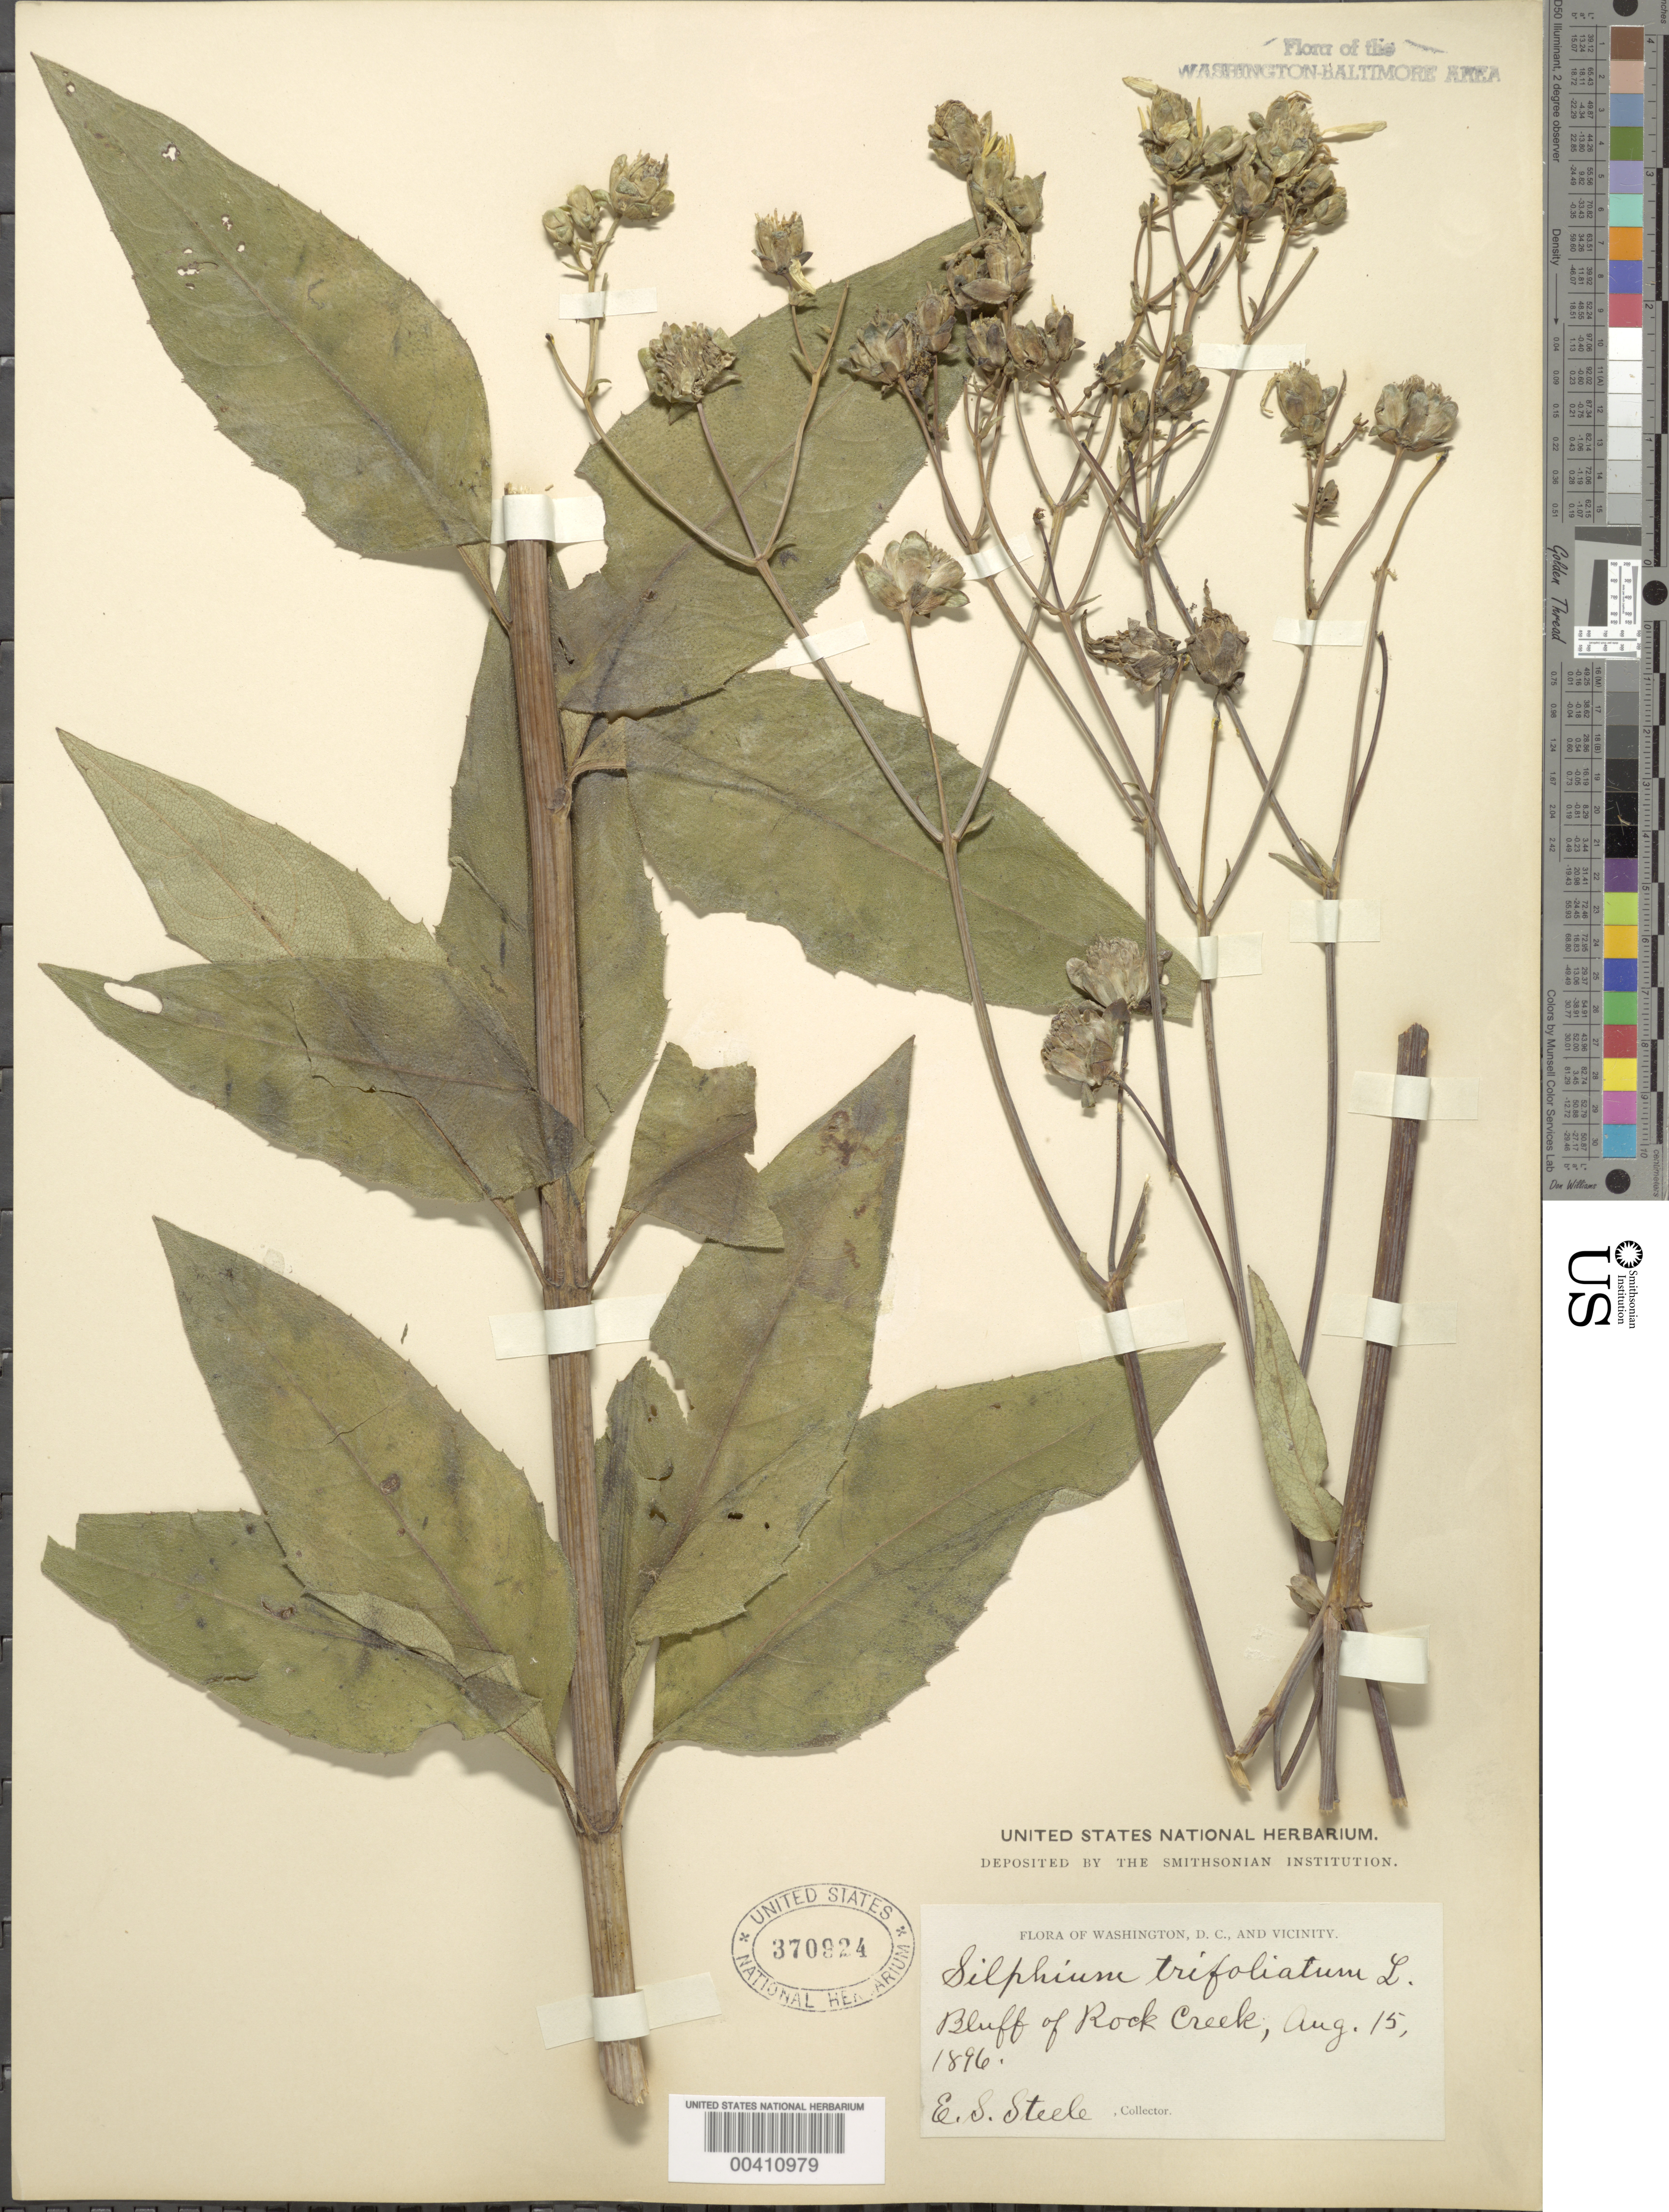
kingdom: Plantae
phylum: Tracheophyta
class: Magnoliopsida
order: Asterales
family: Asteraceae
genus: Silphium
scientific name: Silphium asteriscus var. trifoliatum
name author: (L.) Clevinger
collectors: E. Steele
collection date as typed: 15 Aug 1896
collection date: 1896-08-15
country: United States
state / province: District of Columbia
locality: Rock Creek Rock Creek Park & vicinity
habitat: Bluff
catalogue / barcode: US 370924